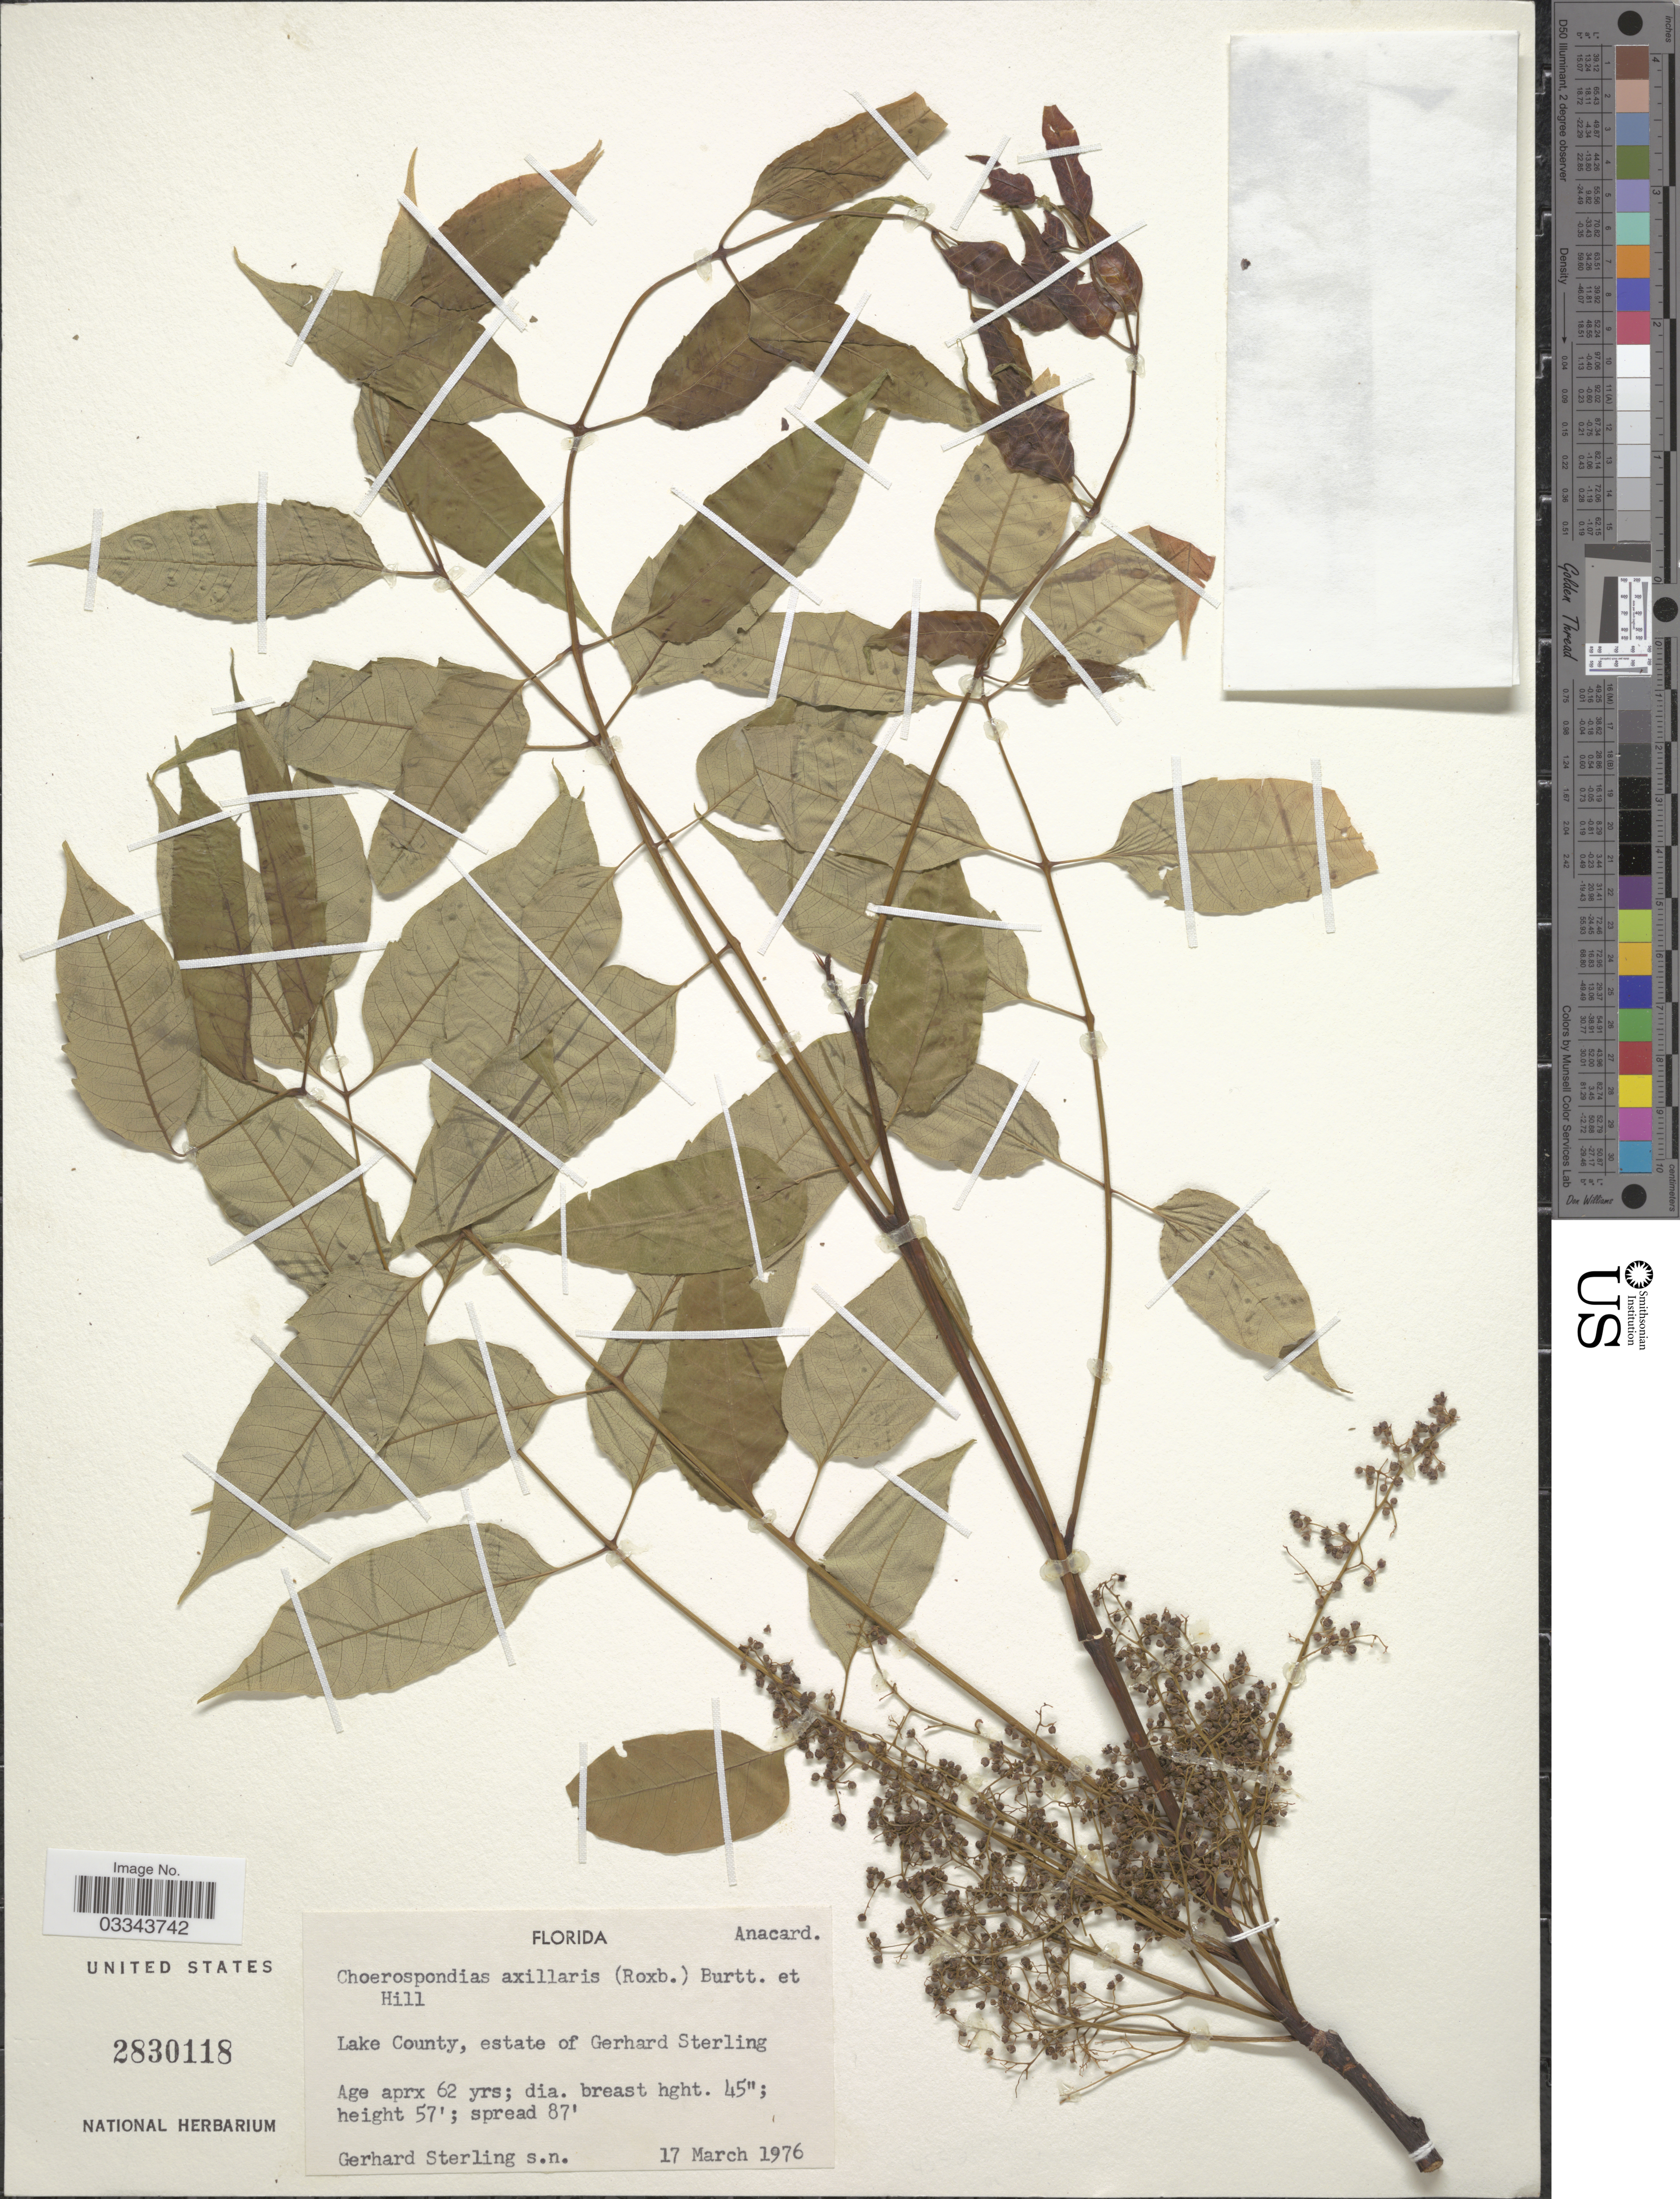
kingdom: Plantae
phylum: Tracheophyta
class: Magnoliopsida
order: Sapindales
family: Anacardiaceae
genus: Choerospondias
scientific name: Choerospondias axillaris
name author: (Roxb.) B.L. Burtt & A.W. Hill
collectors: G. Sterling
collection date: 1976-03-17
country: United States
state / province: Florida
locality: Lake County, estate of Gerhard Sterling.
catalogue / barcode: US 2830118